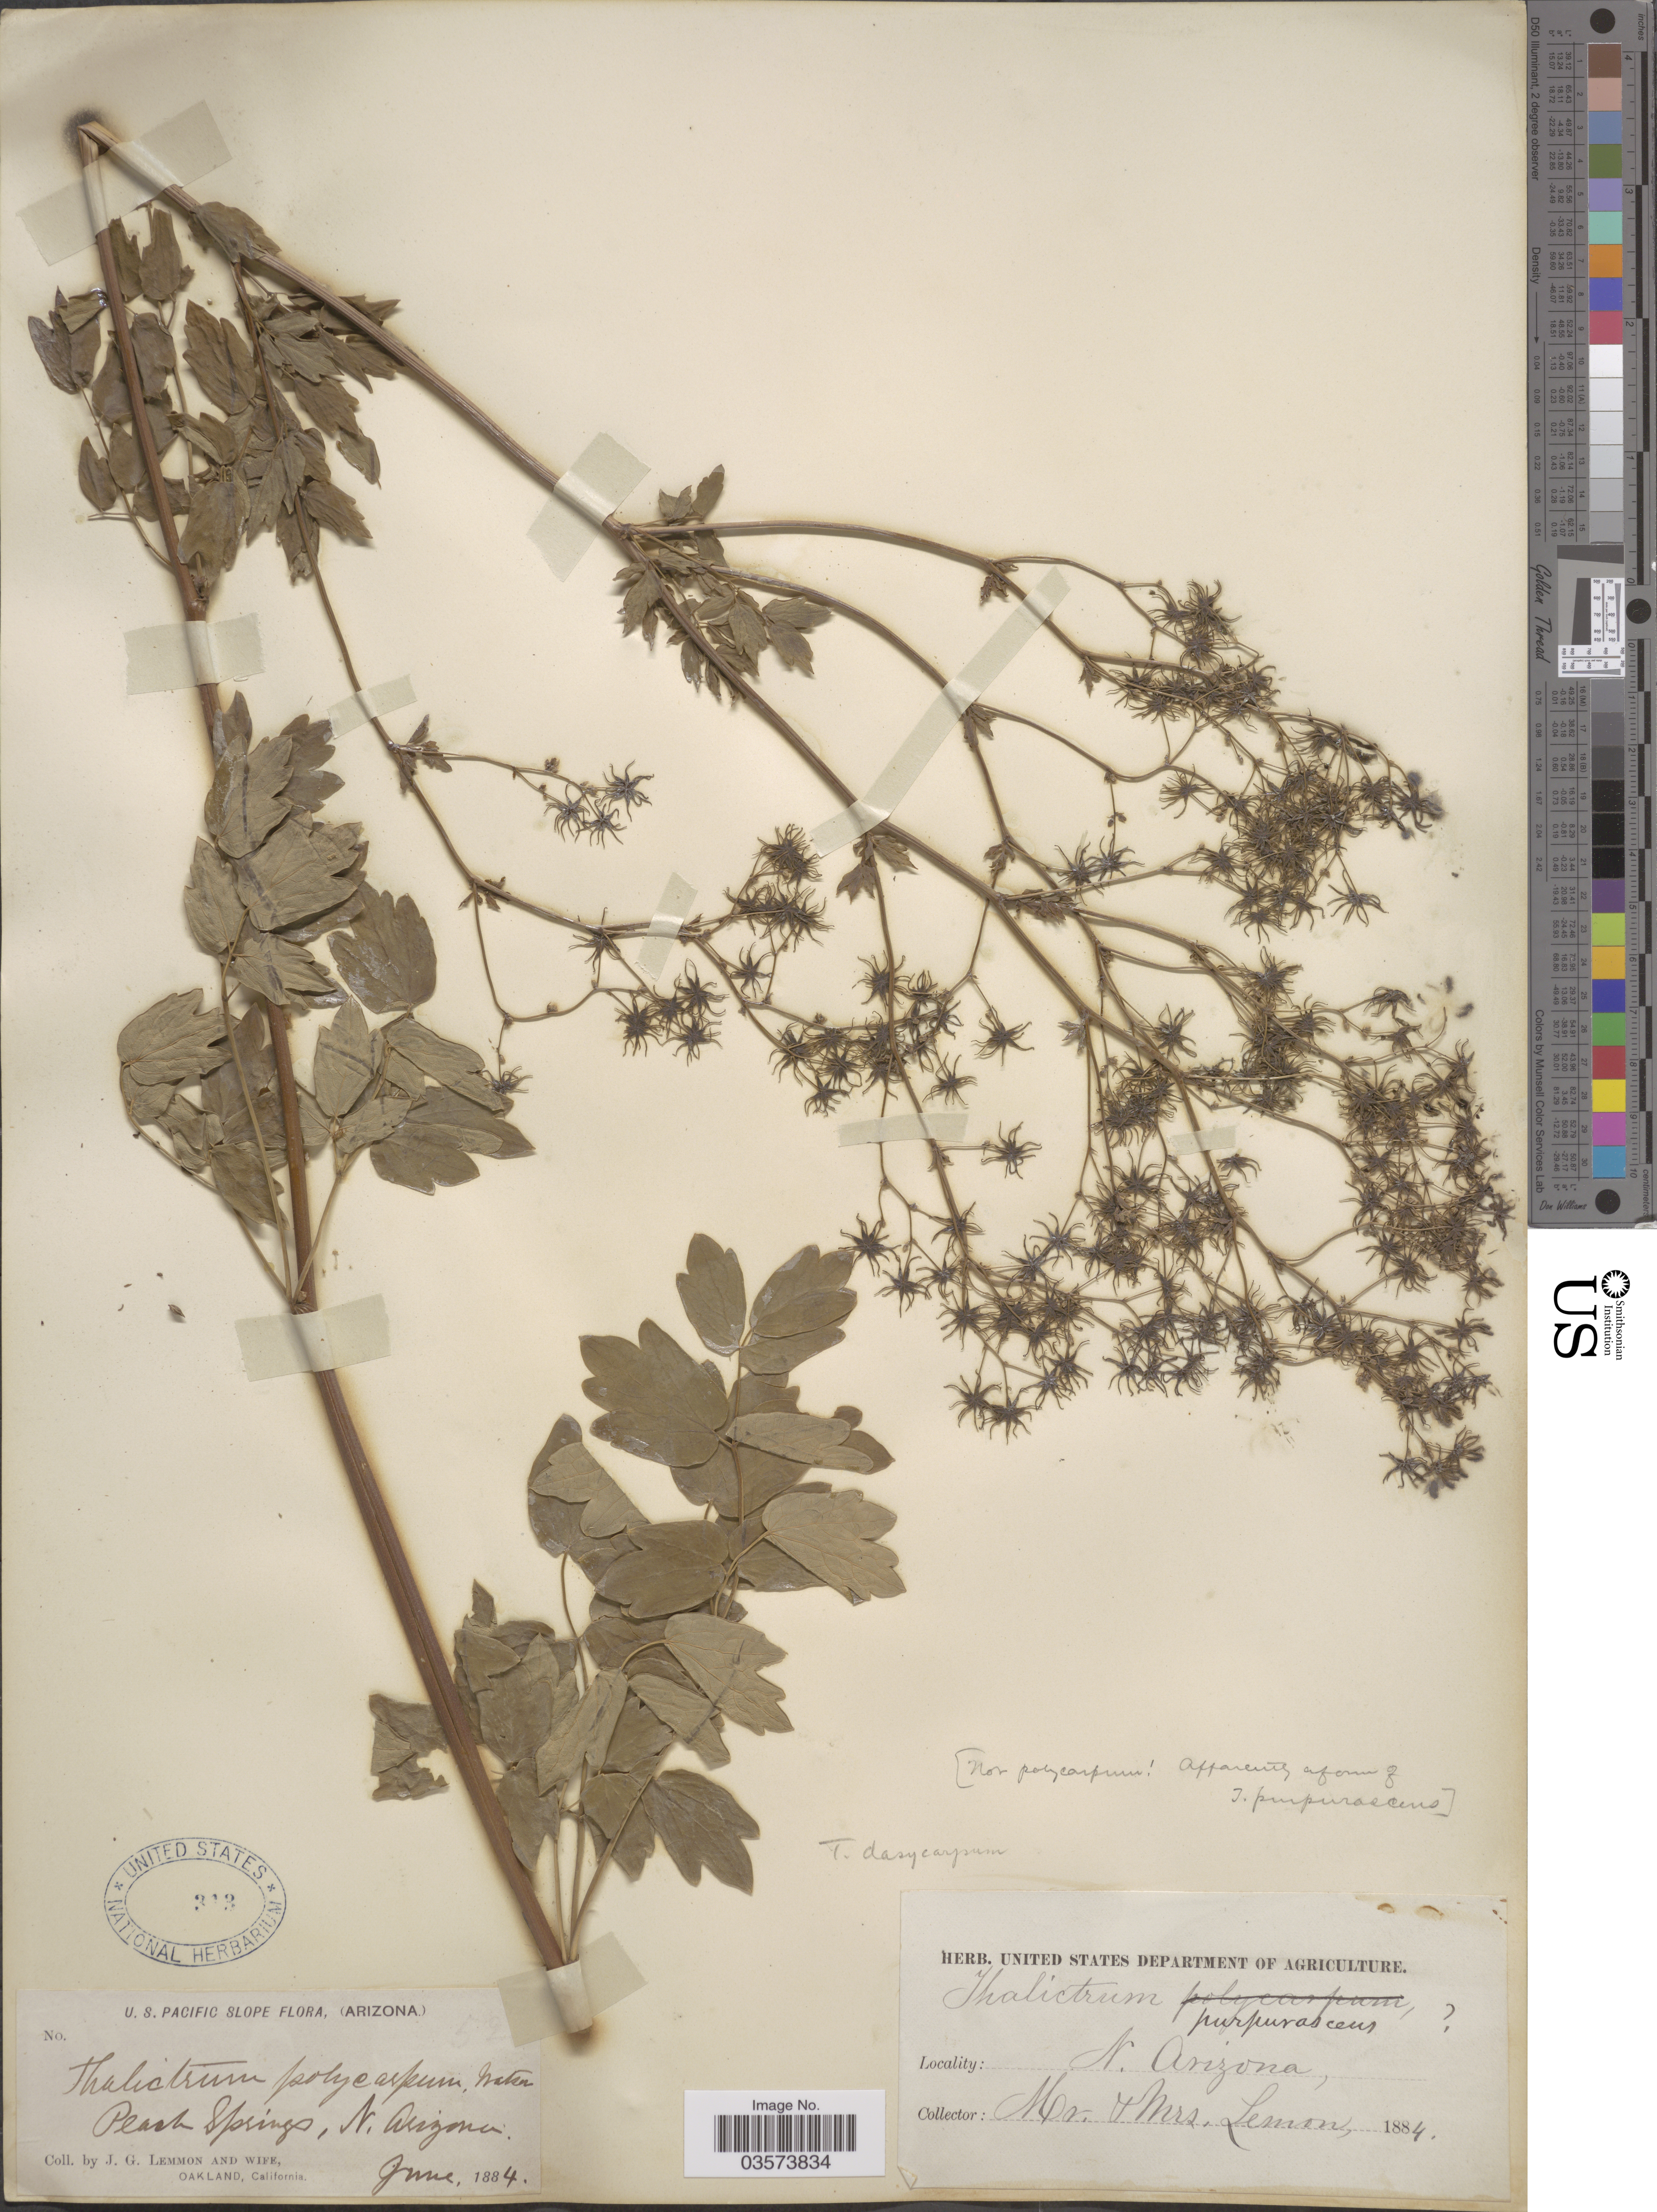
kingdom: Plantae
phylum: Tracheophyta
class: Magnoliopsida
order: Ranunculales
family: Ranunculaceae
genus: Thalictrum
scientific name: Thalictrum dasycarpum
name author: Fisch. & Avé-Lall.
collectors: J. Lemmon & Mrs. J. G. Lemmon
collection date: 1884-06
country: United States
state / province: Arizona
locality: Peach Springs, N. Arizona.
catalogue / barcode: US 313